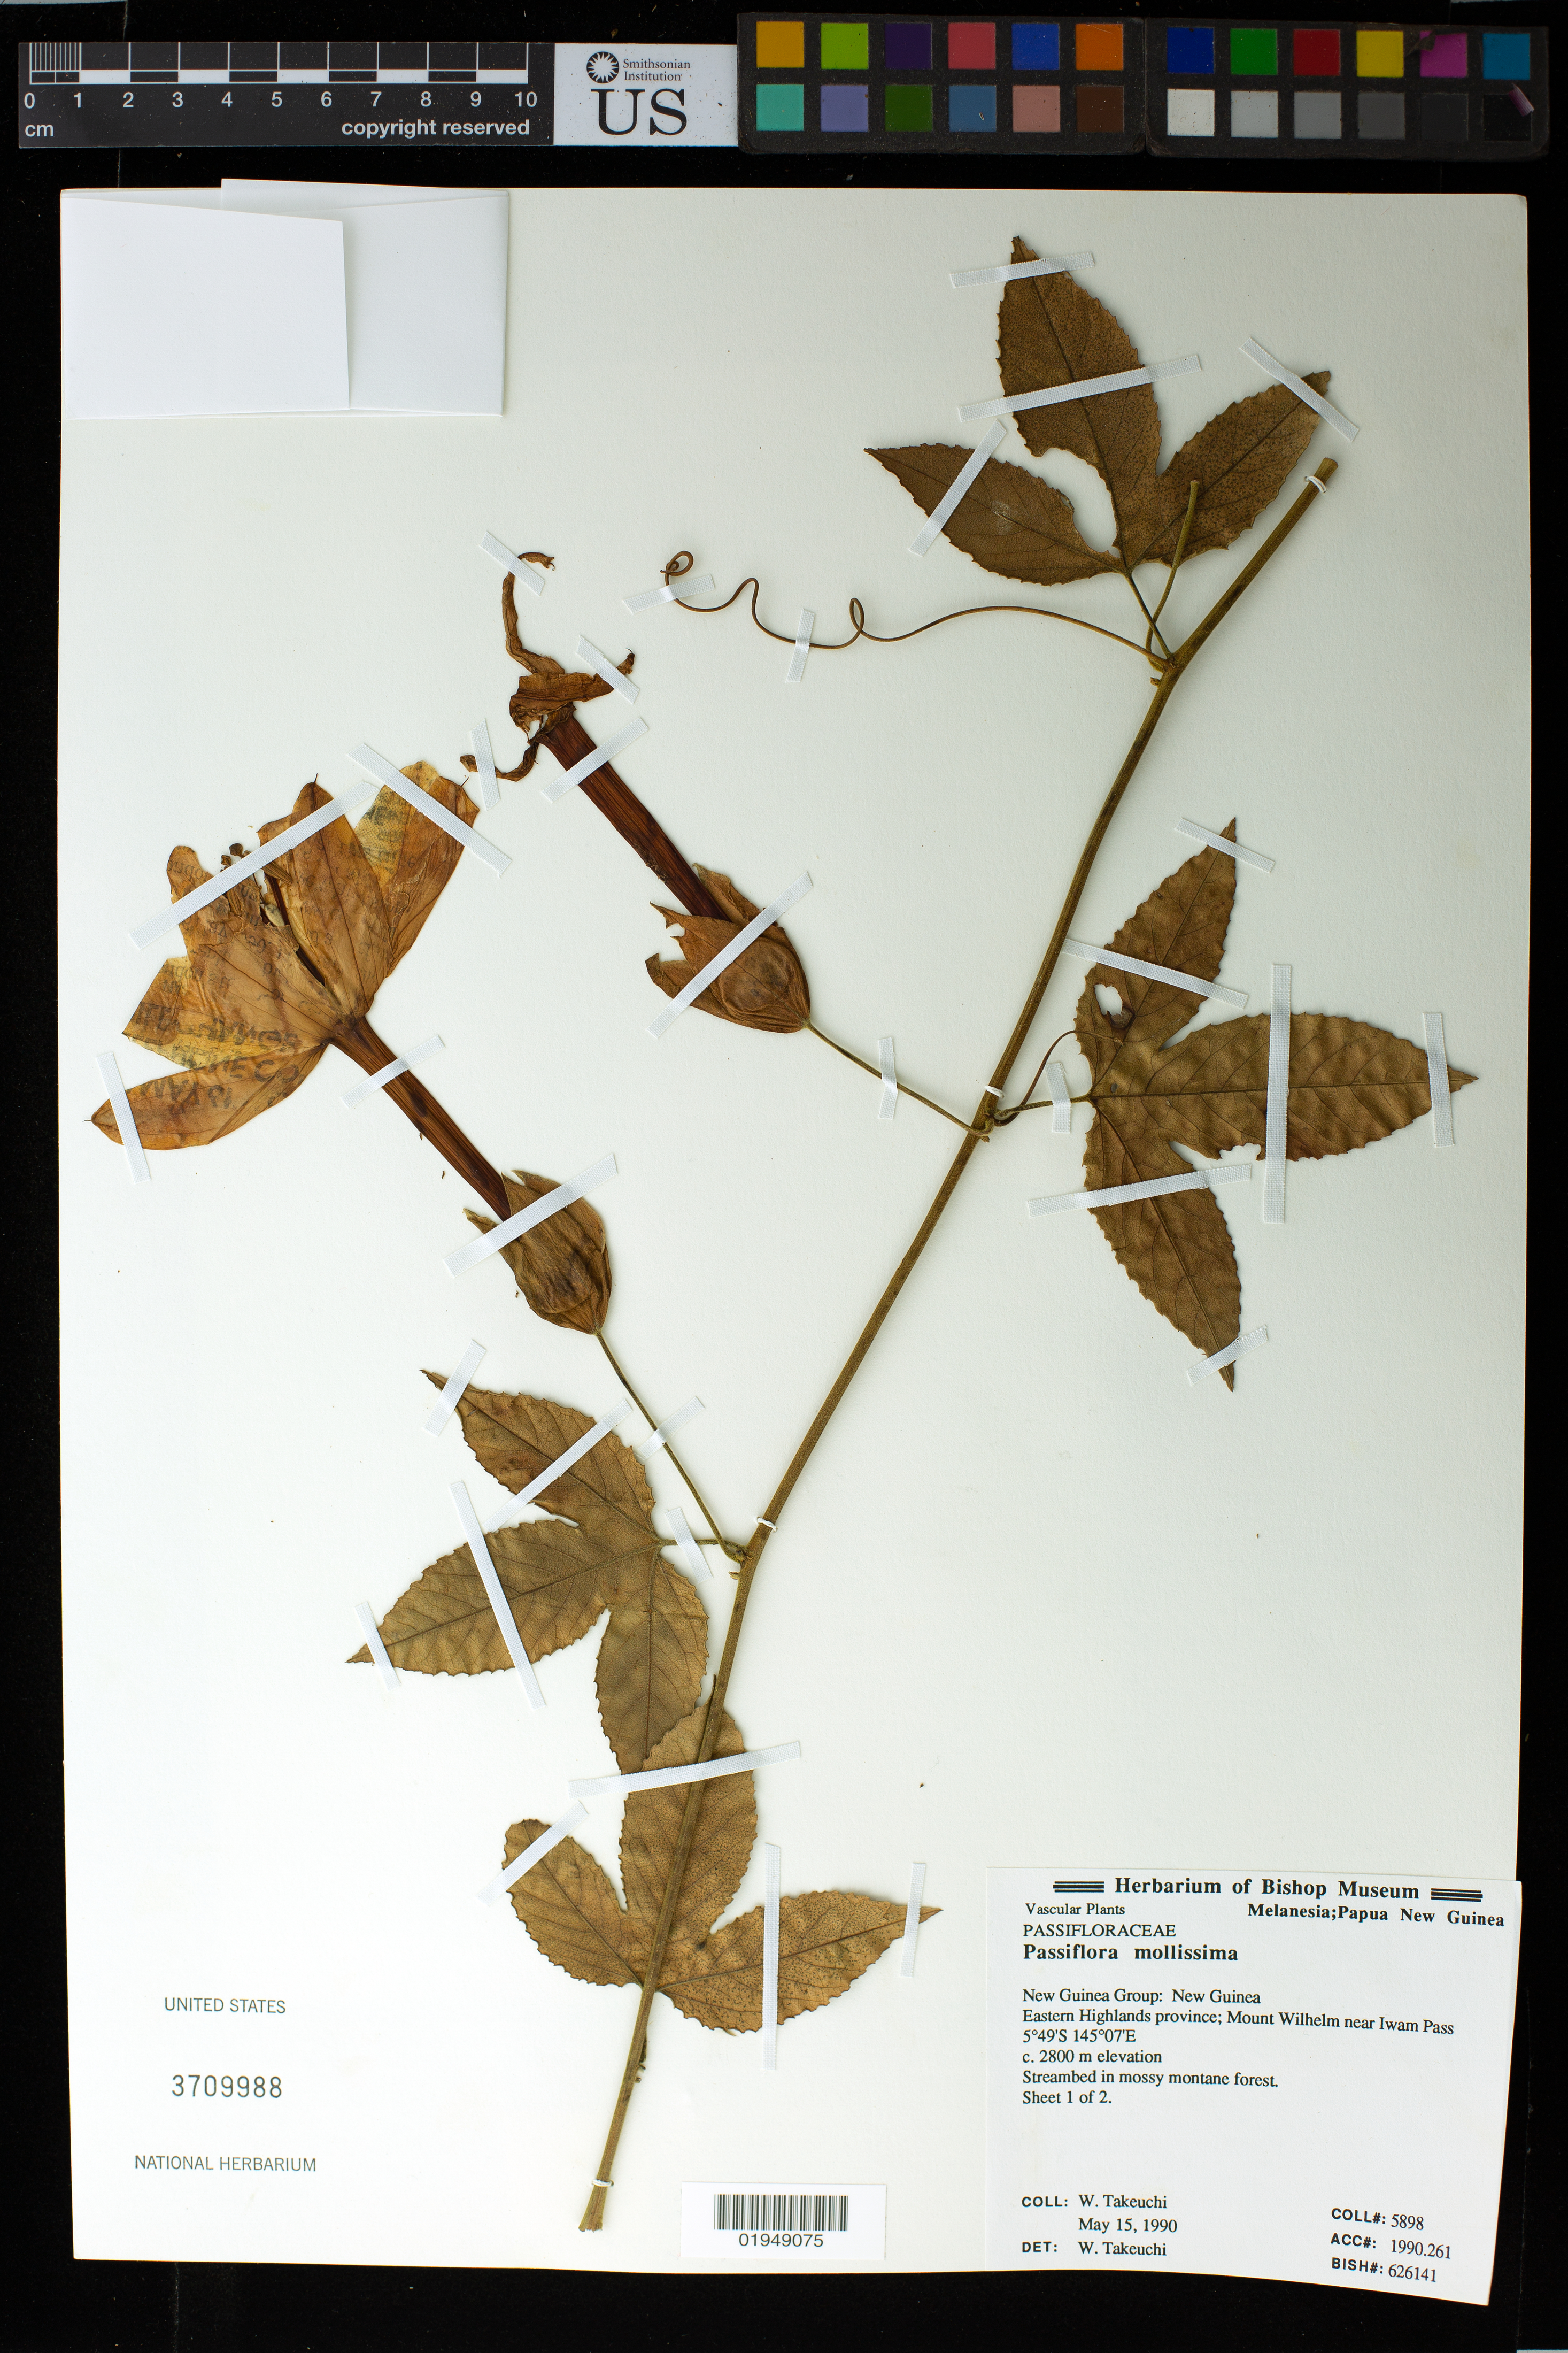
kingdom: Plantae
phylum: Tracheophyta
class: Magnoliopsida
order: Malpighiales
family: Passifloraceae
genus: Passiflora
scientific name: Passiflora mollissima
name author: (Kunth) L.H. Bailey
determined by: Takeuchi, W.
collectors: W. N. Takeuchi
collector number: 5892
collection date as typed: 15 May 1990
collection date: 1990-05-15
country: Papua New Guinea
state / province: Eastern Highlands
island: New Guinea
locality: Mt. Wilhelm near Iwam Pass.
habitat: Streambed in mossy montane forest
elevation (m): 2800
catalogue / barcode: US 3709988